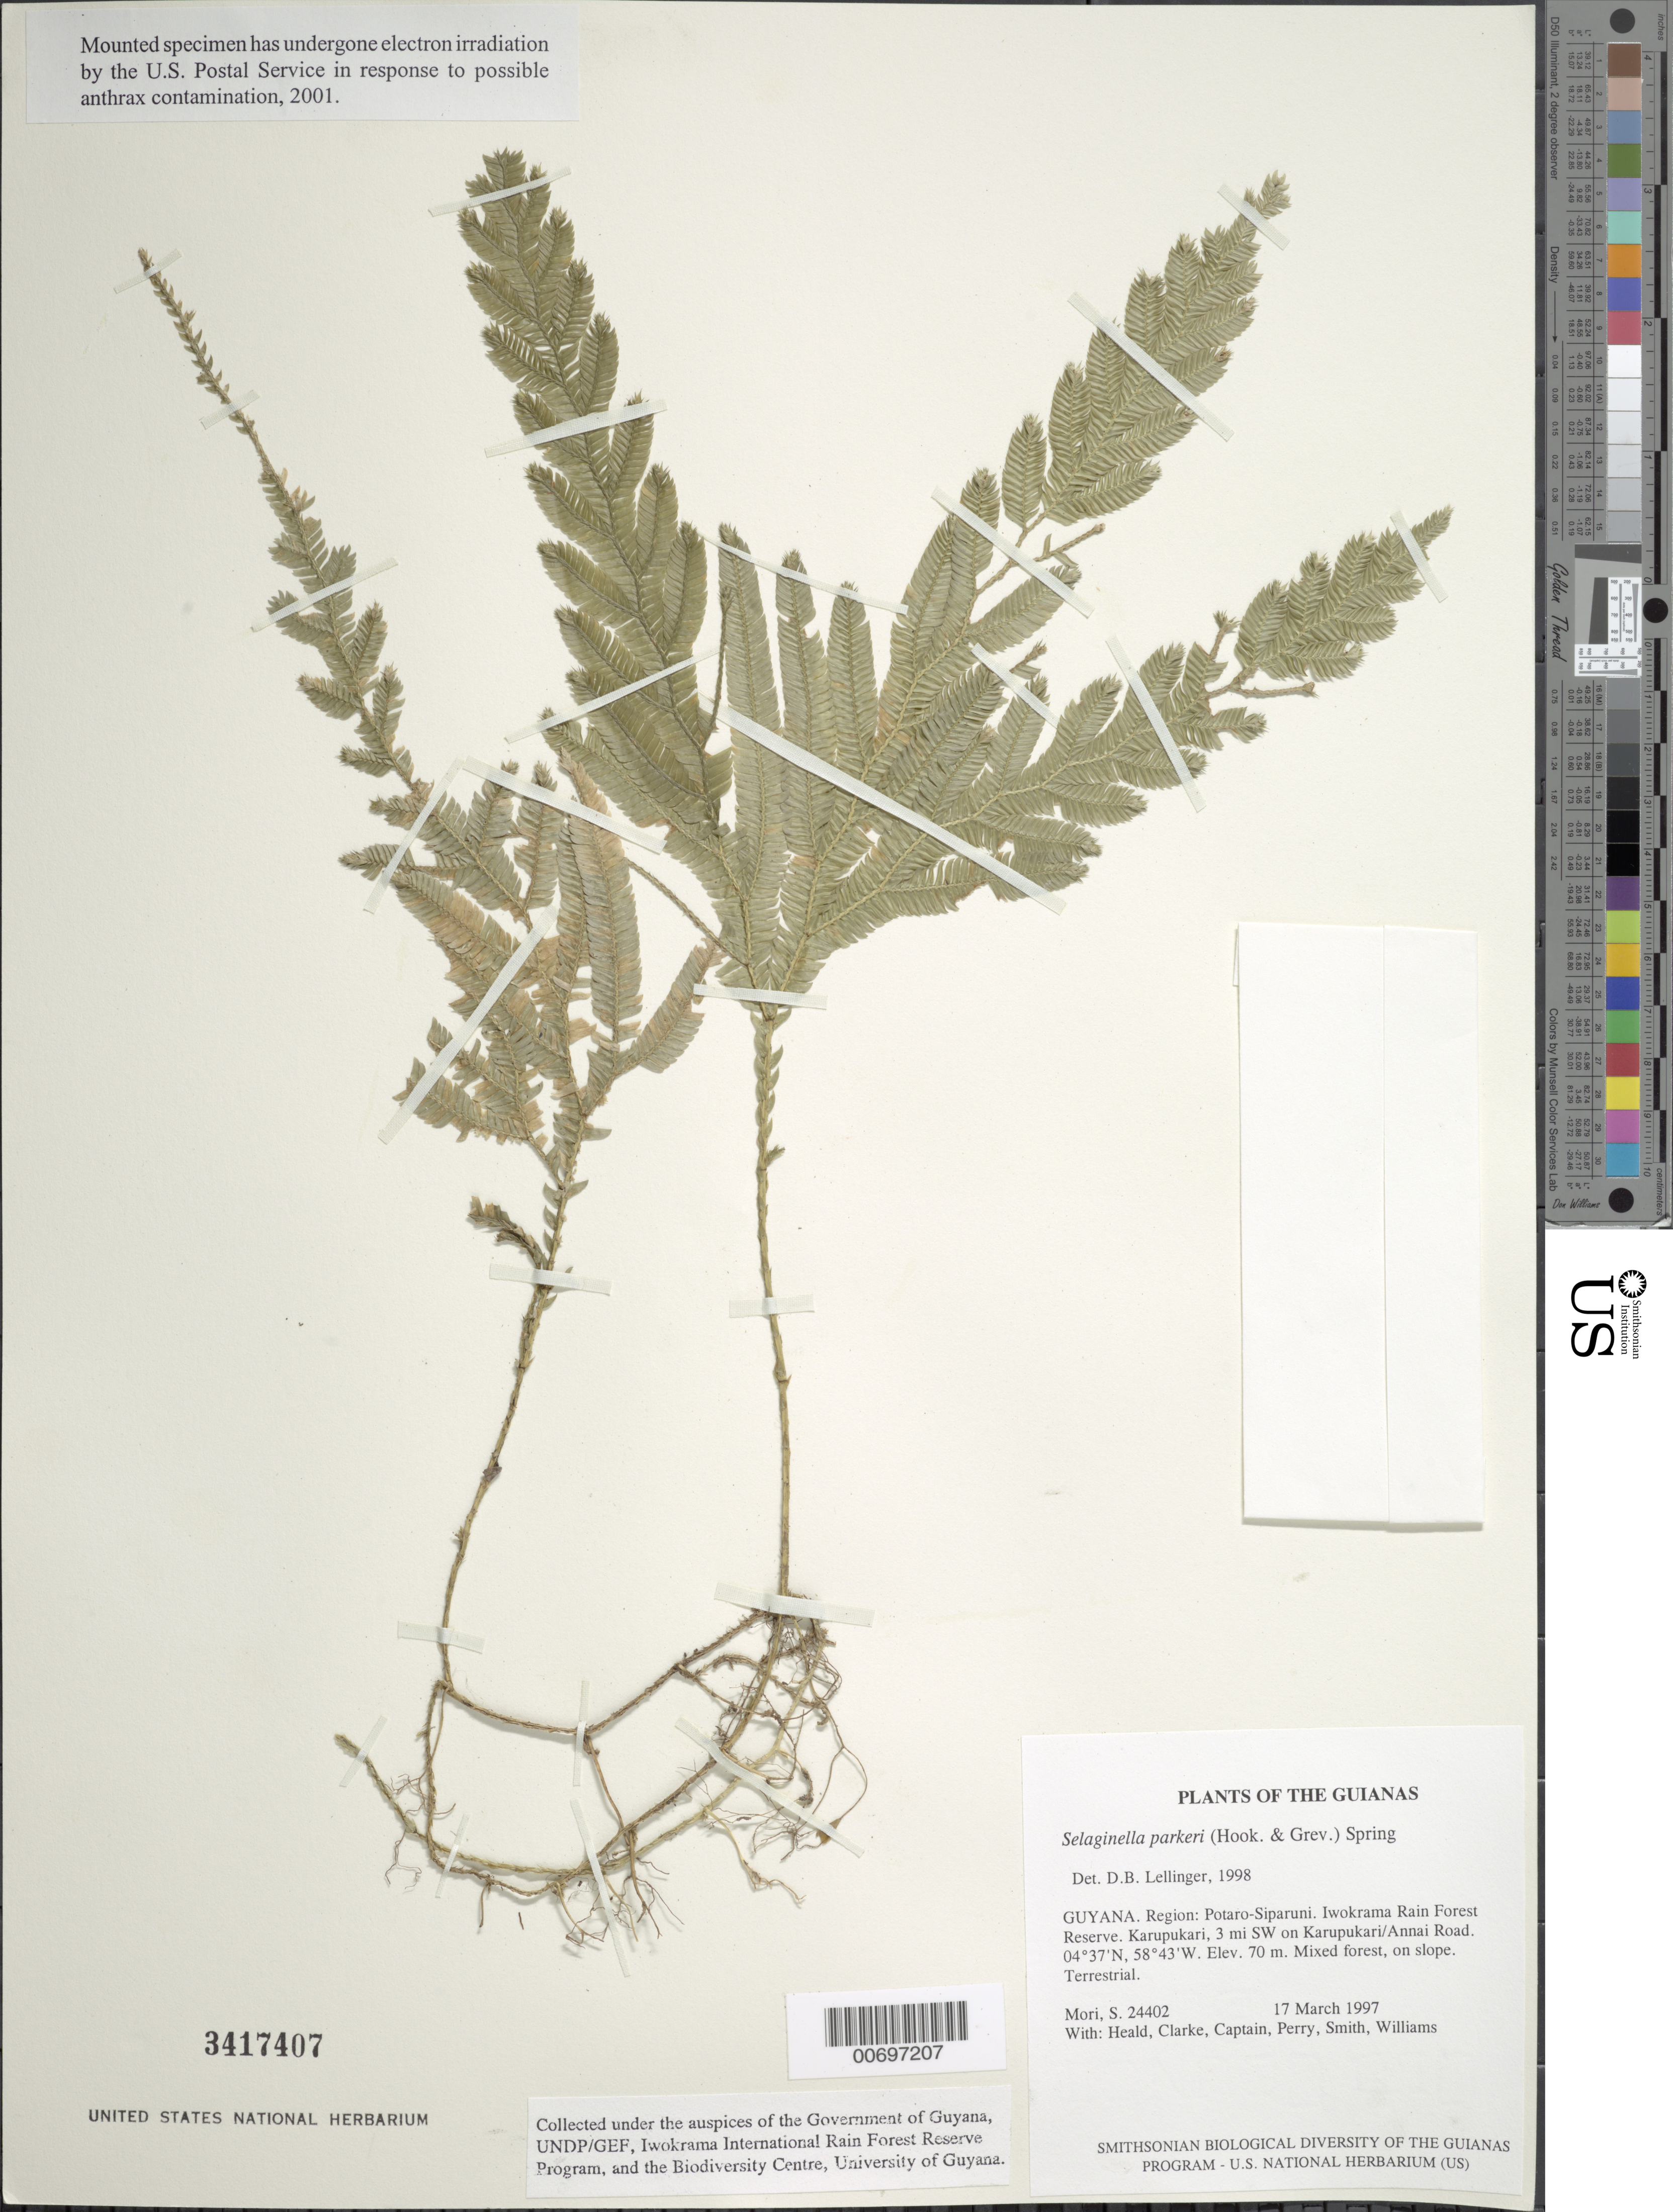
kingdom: Plantae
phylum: Tracheophyta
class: Lycopodiopsida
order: Selaginellales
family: Selaginellaceae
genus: Selaginella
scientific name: Selaginella parkeri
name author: (Hook. & Grev.) Spring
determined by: Lellinger, David B., (BOT), Smithsonian Institution - National Museum of Natural History (UNITED STATES)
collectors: S. Mori, S. Heald, D. Clarke, C. Captain, C. Perry, -- Smith & R. Williams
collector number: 24402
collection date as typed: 17 March 1997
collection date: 1997-03-17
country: Guyana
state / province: Potaro-Siparuni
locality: Iwokrama Rain Forest Reserve. Karupukari, 3 mi SW on Karupukari/Annai Road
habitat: Mixed forest, on slope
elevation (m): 70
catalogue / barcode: US 3417407